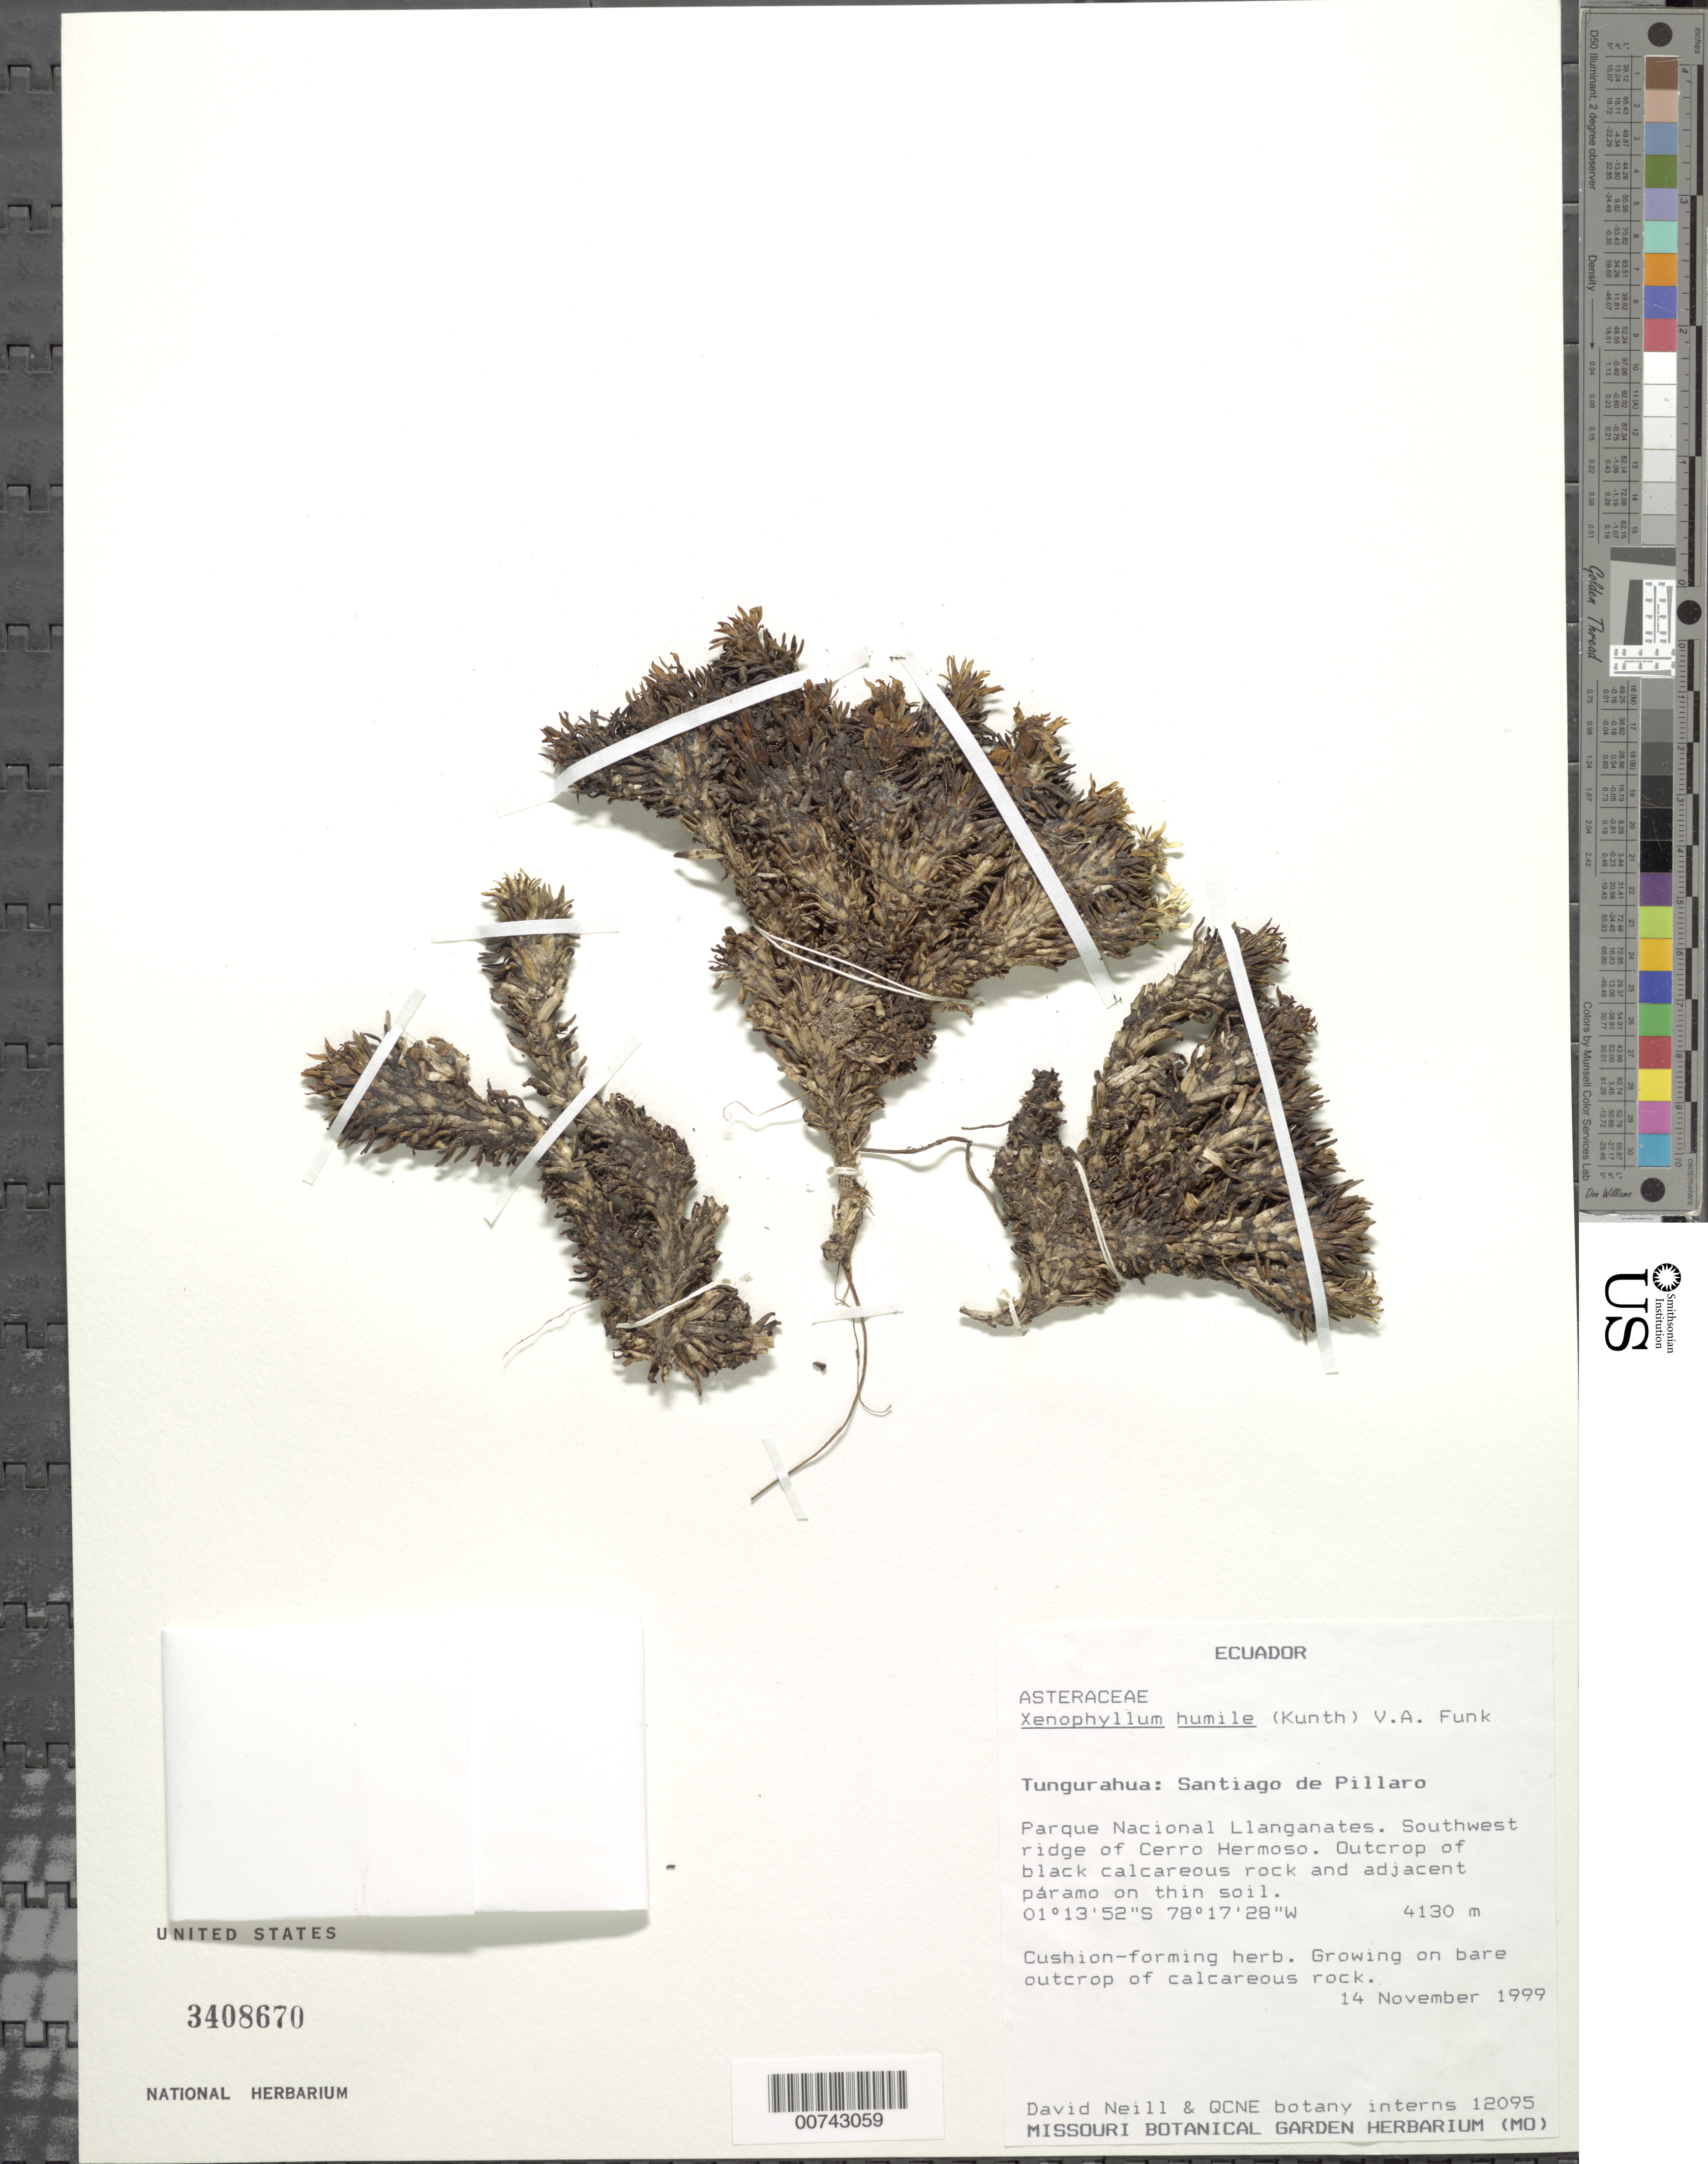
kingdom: Plantae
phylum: Tracheophyta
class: Magnoliopsida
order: Asterales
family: Asteraceae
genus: Xenophyllum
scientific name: Xenophyllum humile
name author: (Kunth) V.A. Funk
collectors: D. Neill & QCNE botany interns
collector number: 12095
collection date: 1999-11-14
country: Ecuador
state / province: Tungurahua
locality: Santiago de Pillaro: Parque Nacional Llanganates. Southwest ridge of Cerro Hermoso.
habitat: Growing on bare outcrop of calcareous rock. Outcrop of black calcareous rock and adjacent paramo on thin soil.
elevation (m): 4130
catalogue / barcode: US 3408670